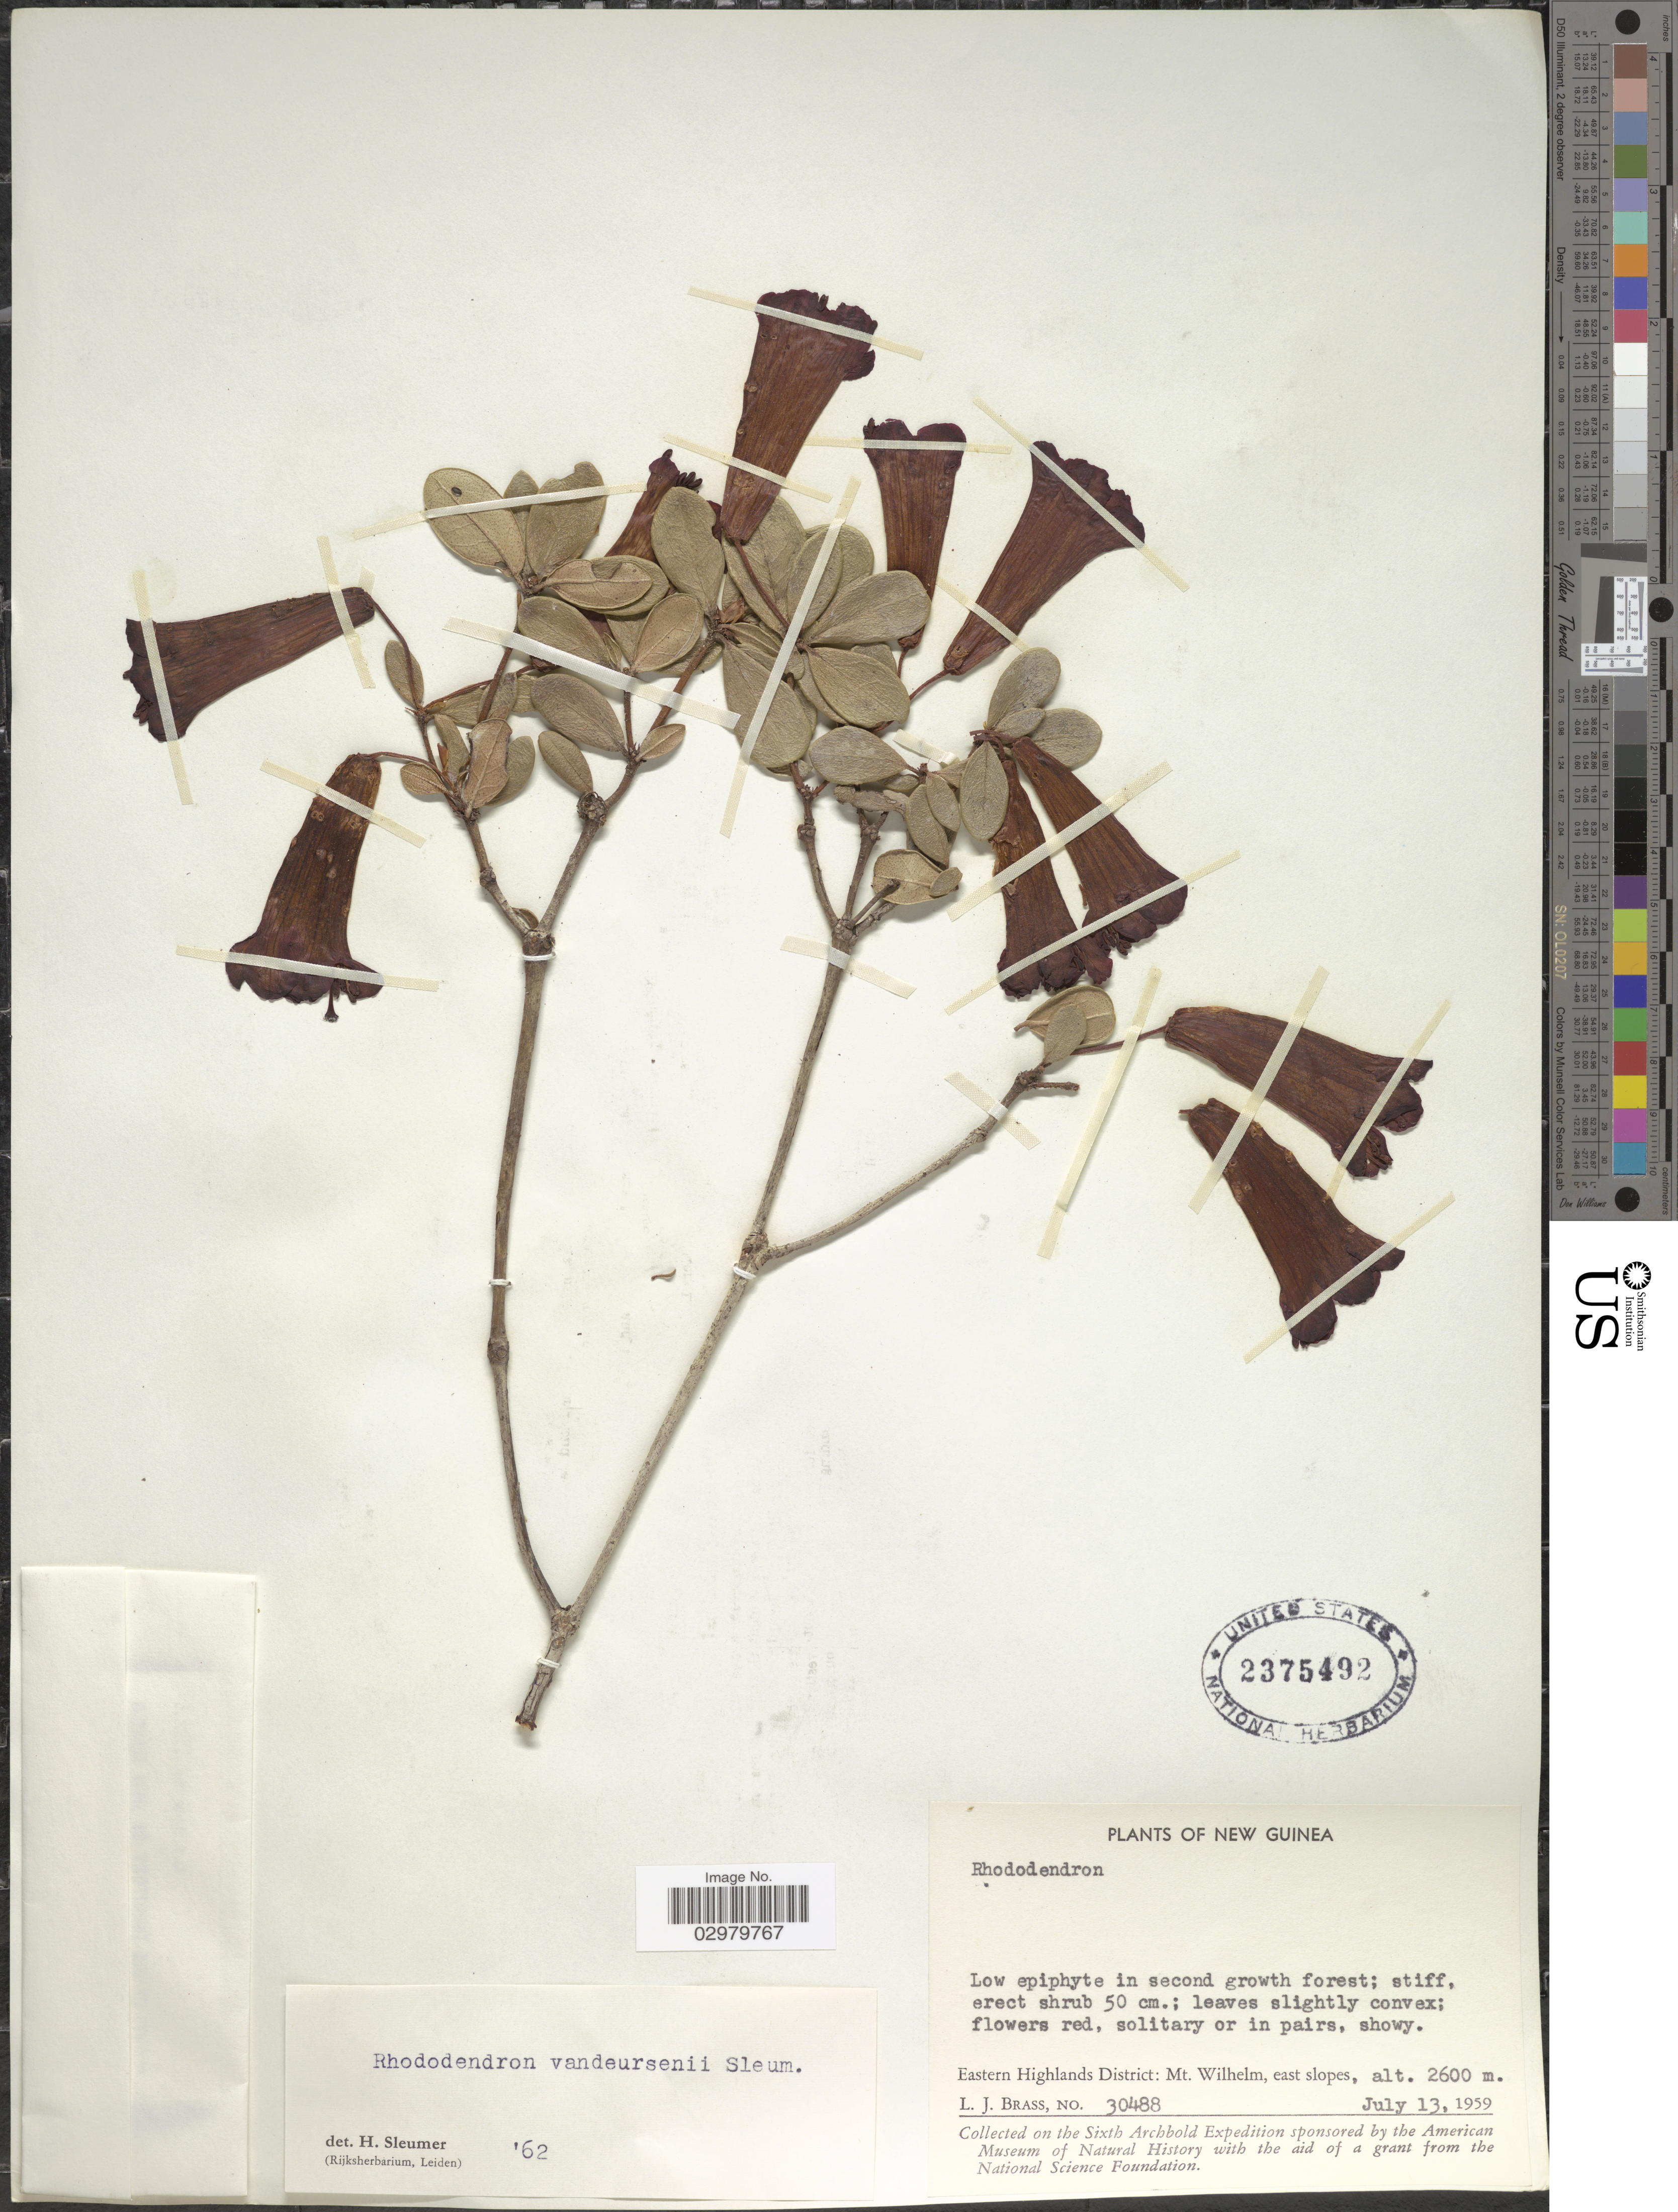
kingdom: Plantae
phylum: Tracheophyta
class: Magnoliopsida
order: Ericales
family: Ericaceae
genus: Rhododendron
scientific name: Rhododendron vandeursenii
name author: Sleumer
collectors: L. J. Brass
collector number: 30488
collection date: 1959-07-13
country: Papua New Guinea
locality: New Guinea. Eastern Highlands District: Mt. Wilhelm, east slopes.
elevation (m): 2600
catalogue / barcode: US 2375492